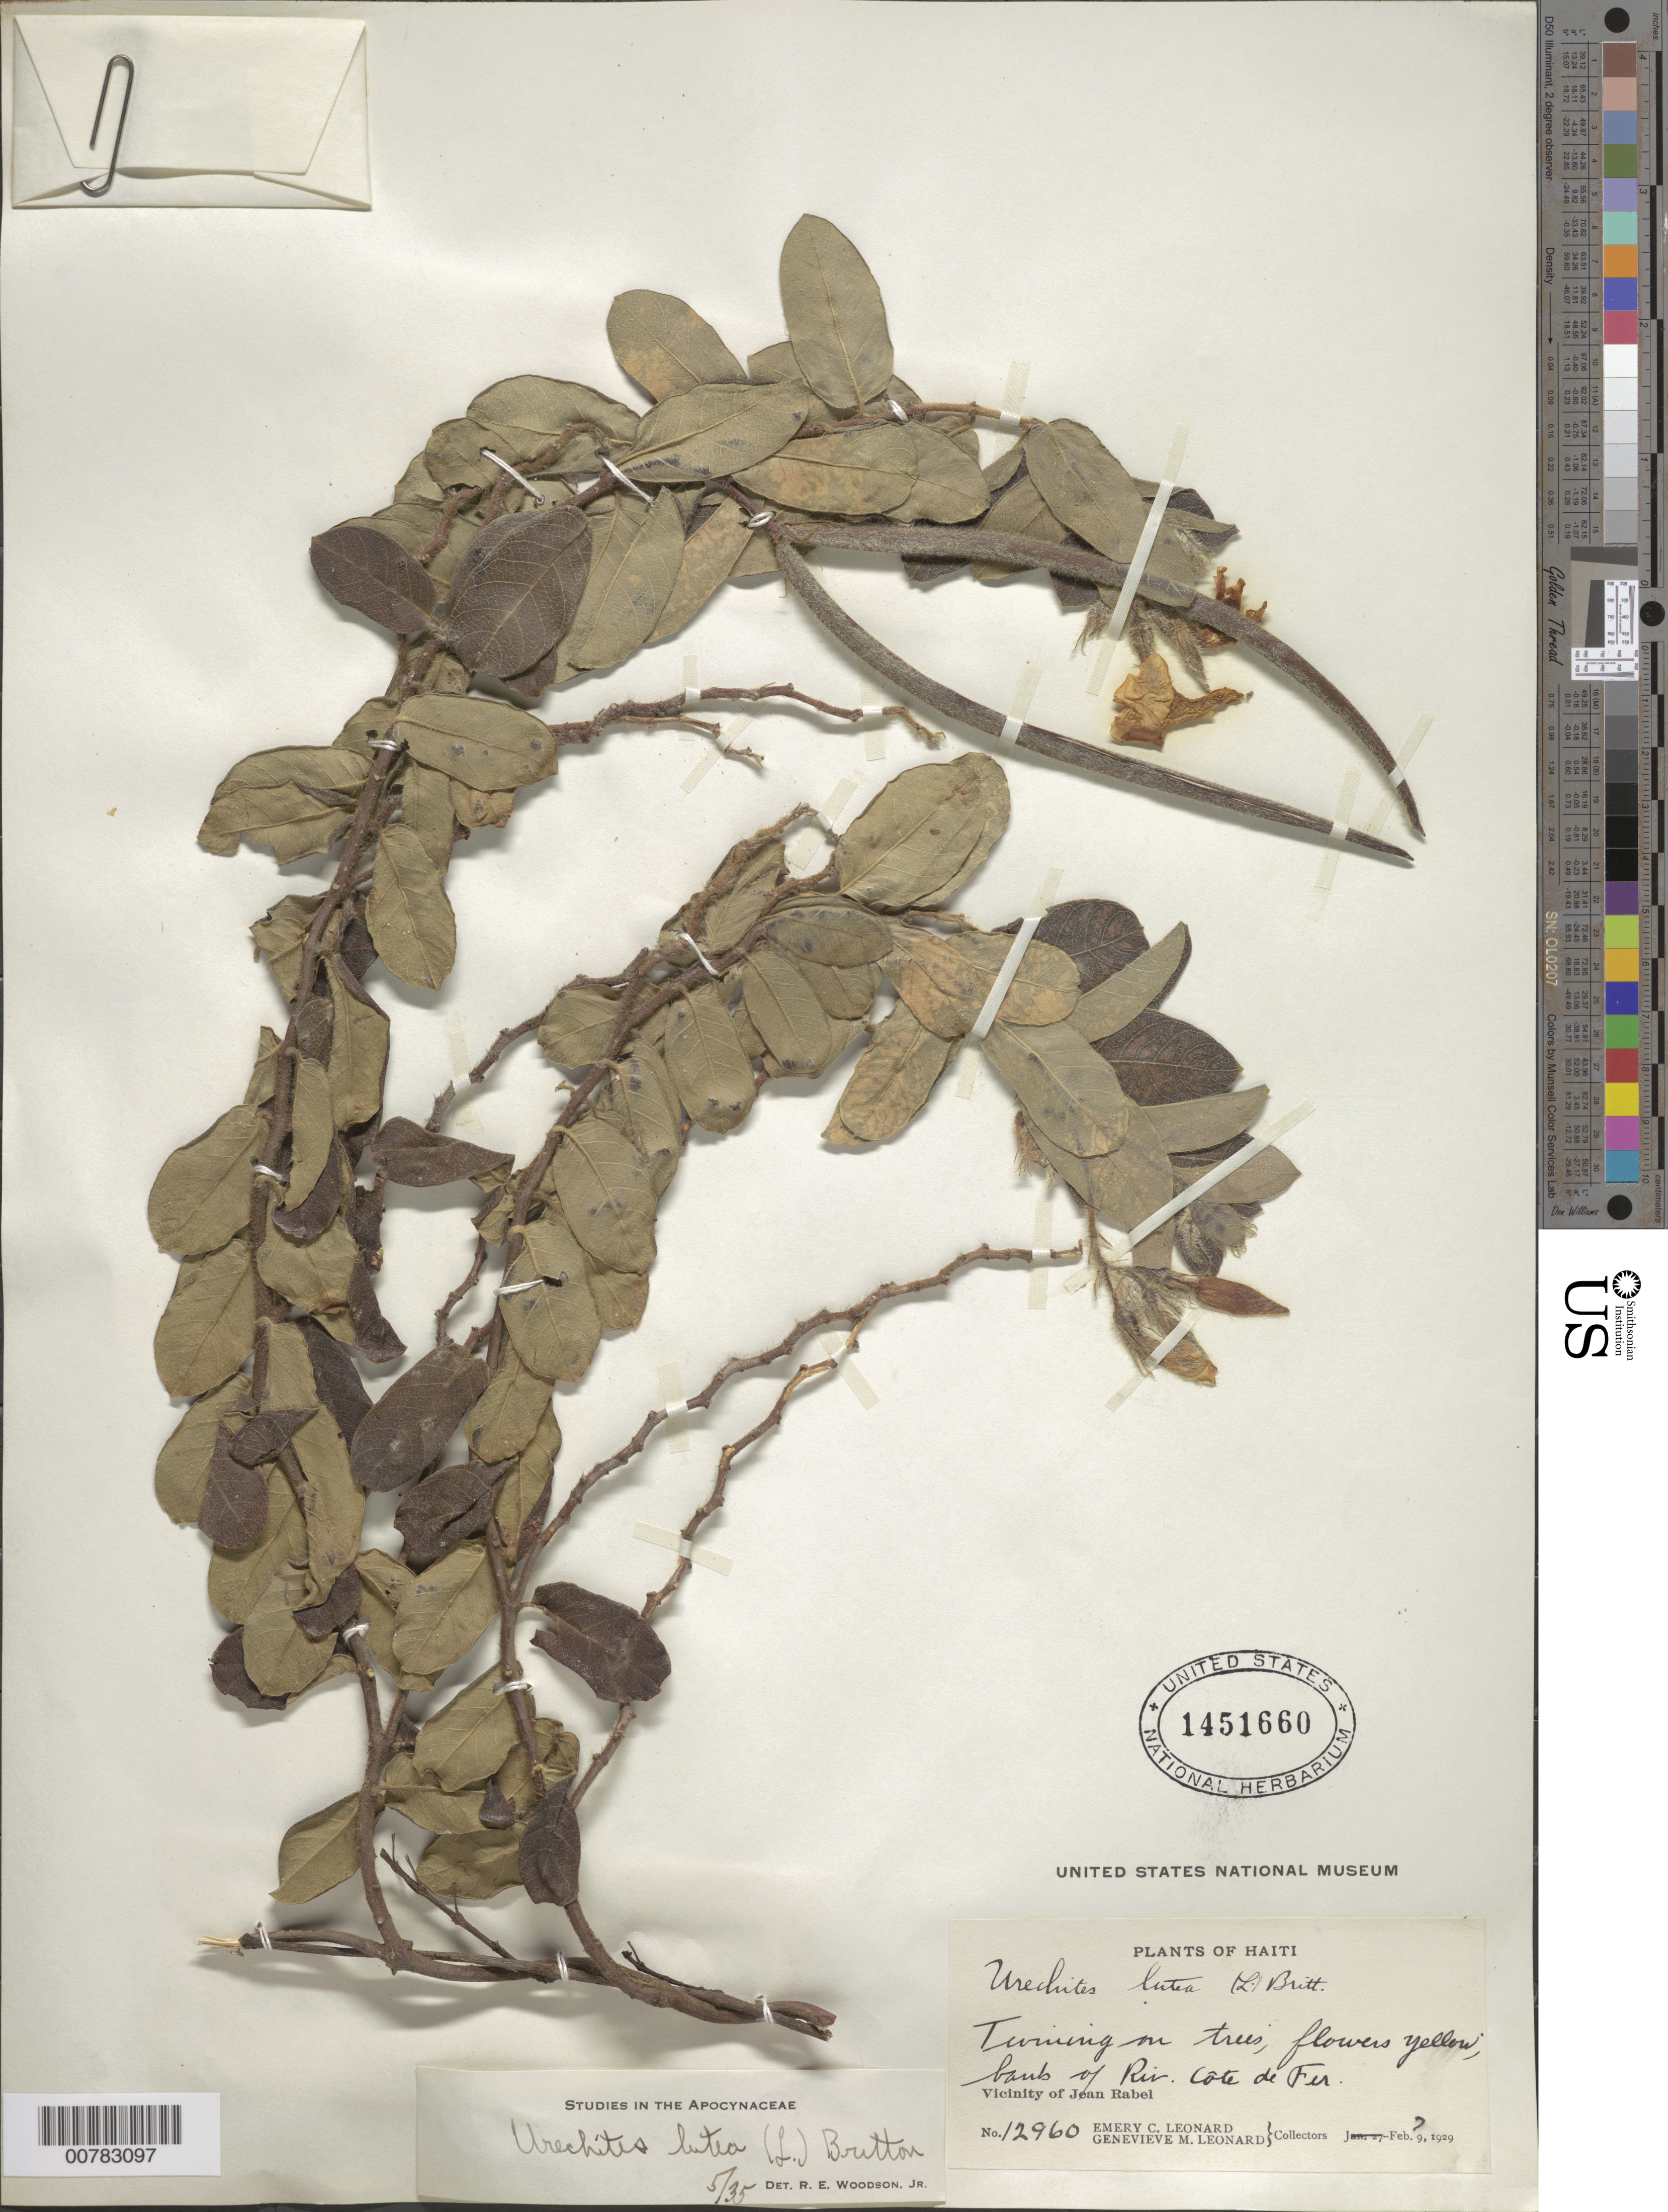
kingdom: Plantae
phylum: Tracheophyta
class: Magnoliopsida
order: Gentianales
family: Apocynaceae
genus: Pentalinon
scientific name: Pentalinon luteum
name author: (L.) B.F. Hansen & Wunderlin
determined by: Woodson, R. E., Jr.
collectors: E. C. Leonard & G. M. Leonard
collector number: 12960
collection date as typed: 07 Feb 1929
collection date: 1929-02-07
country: Haiti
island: Hispaniola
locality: Vicinity of Jean Rabel, Riv. Côte de Fer.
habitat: Banks of river.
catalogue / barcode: US 1451660